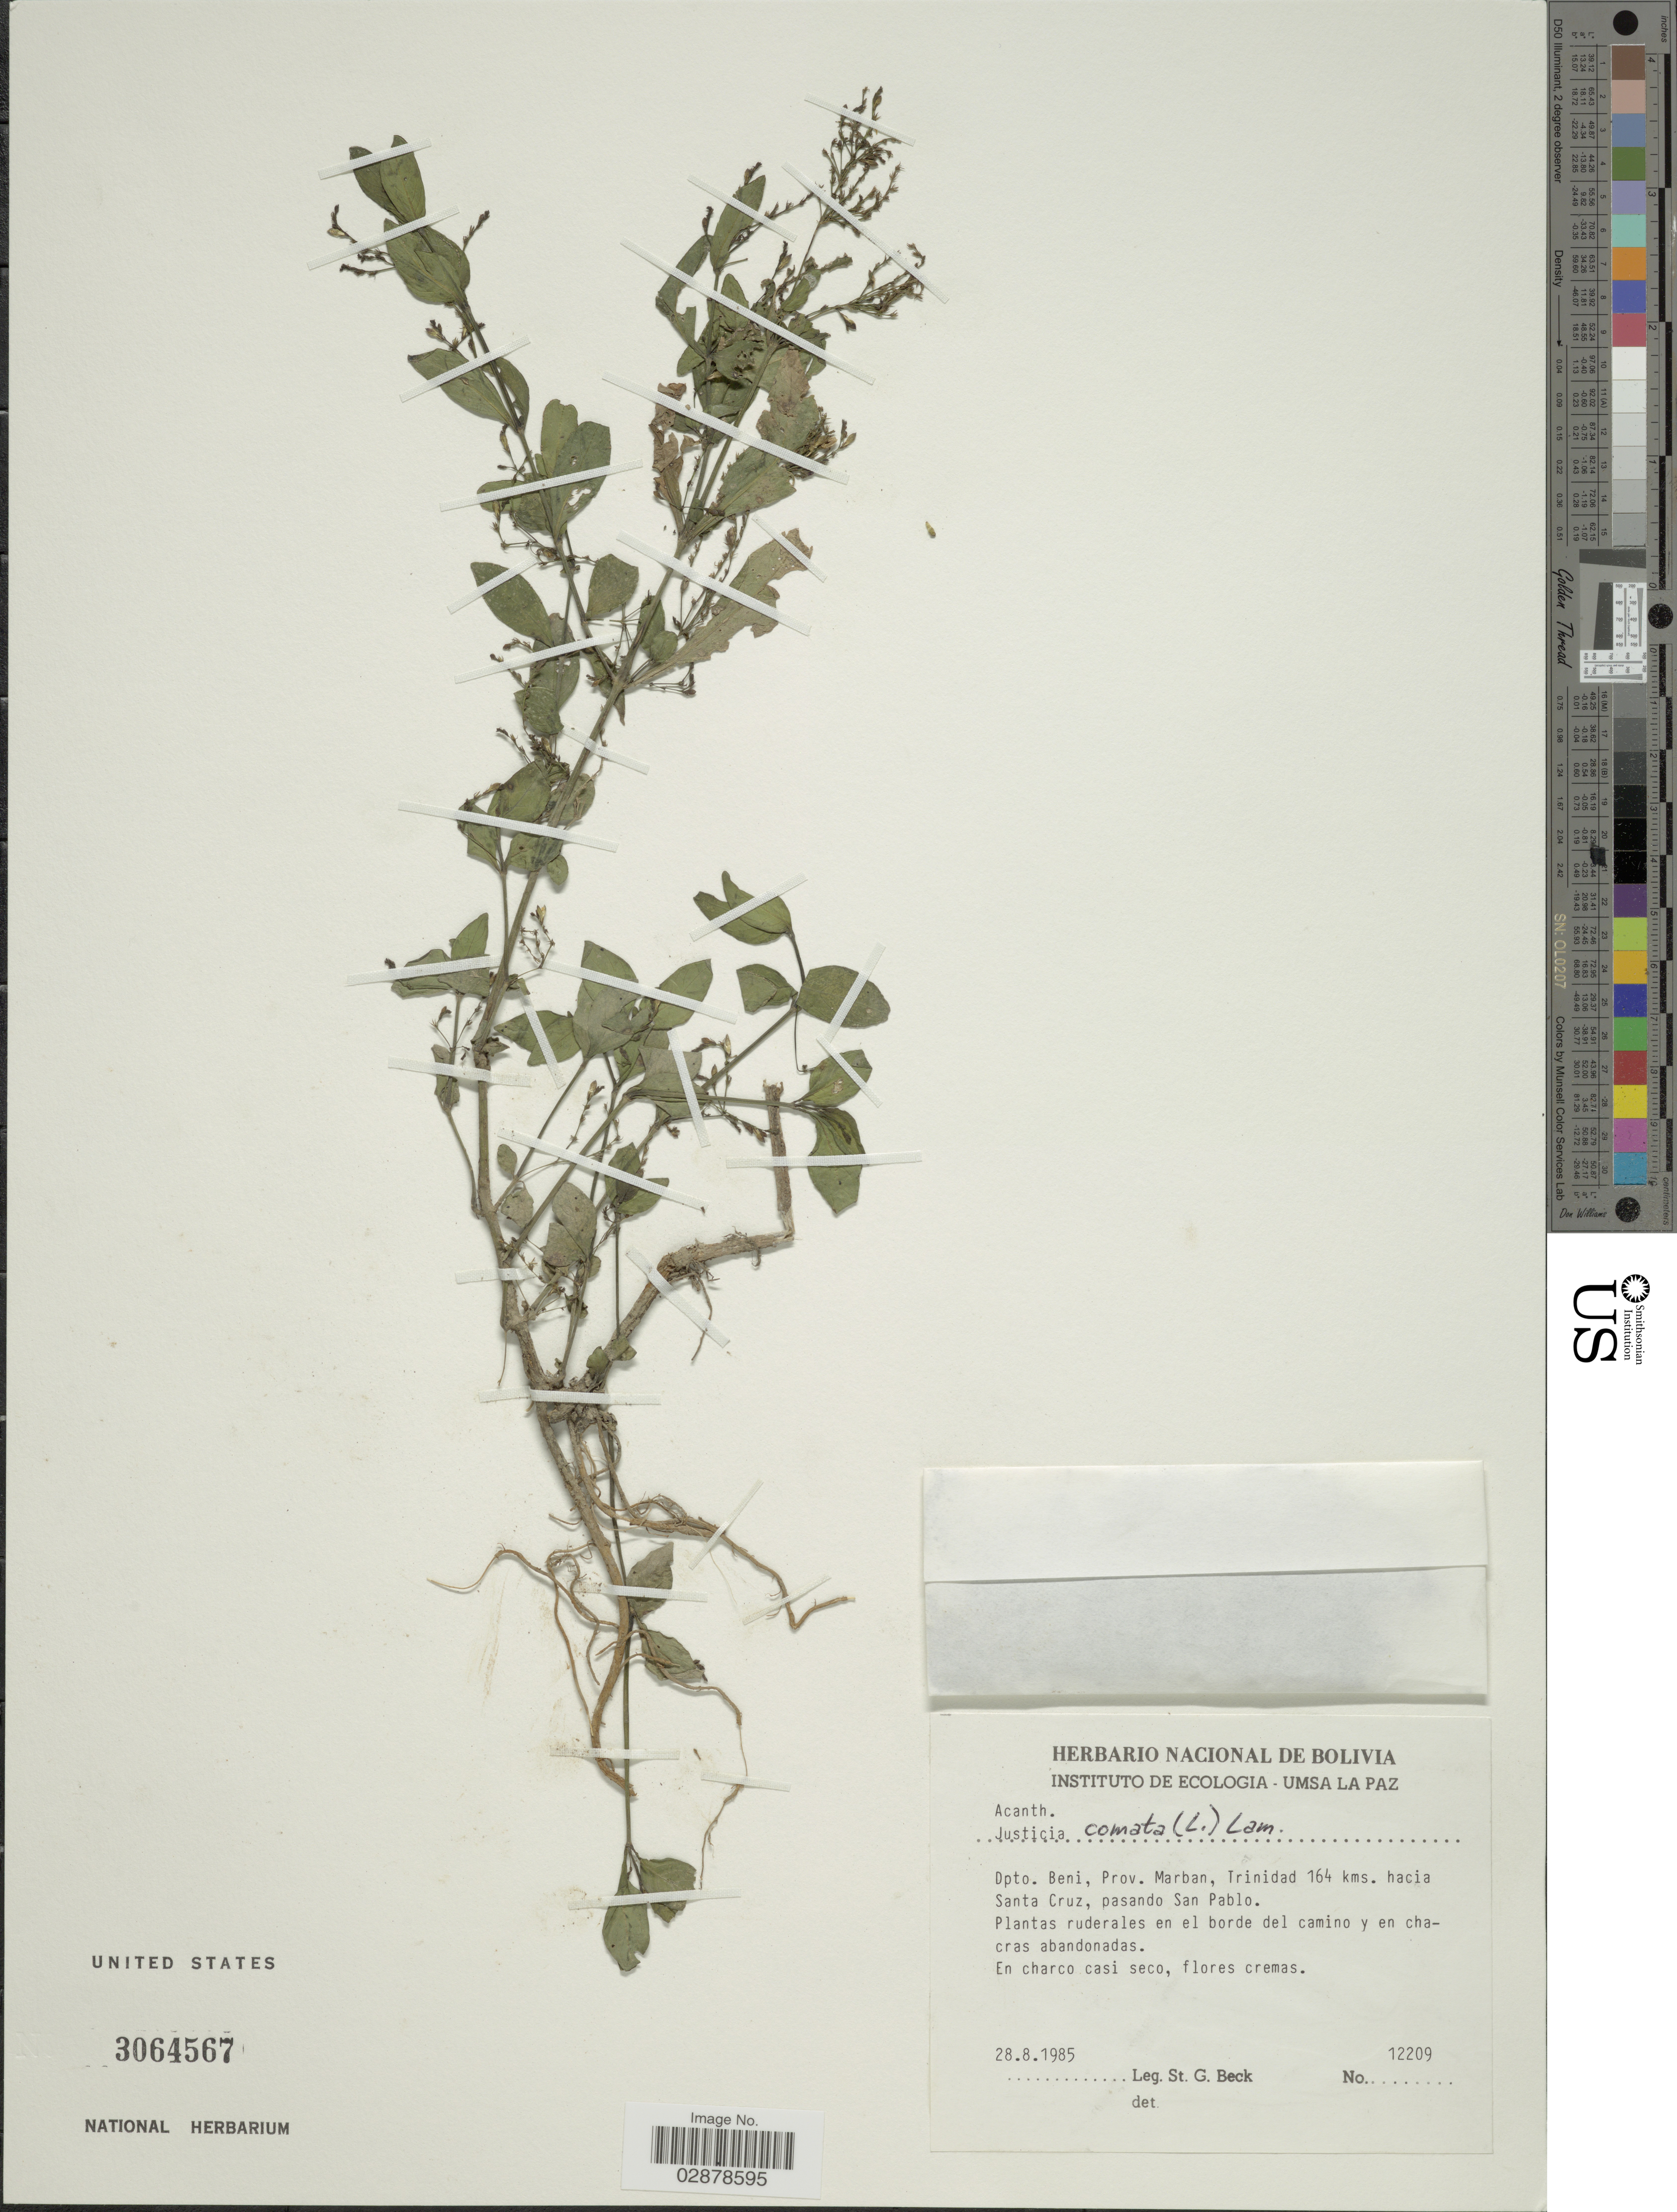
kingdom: Plantae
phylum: Tracheophyta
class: Magnoliopsida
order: Lamiales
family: Acanthaceae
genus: Justicia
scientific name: Justicia comata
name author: (L.) Lam.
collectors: S. G. Beck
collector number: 12209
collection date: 1985-08-28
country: Bolivia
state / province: Beni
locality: Dpto. Beni, Prov. Marban, Trinidad 164 kms. hacia Santa Cruz, pasando San Pablo.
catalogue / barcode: US 3064567